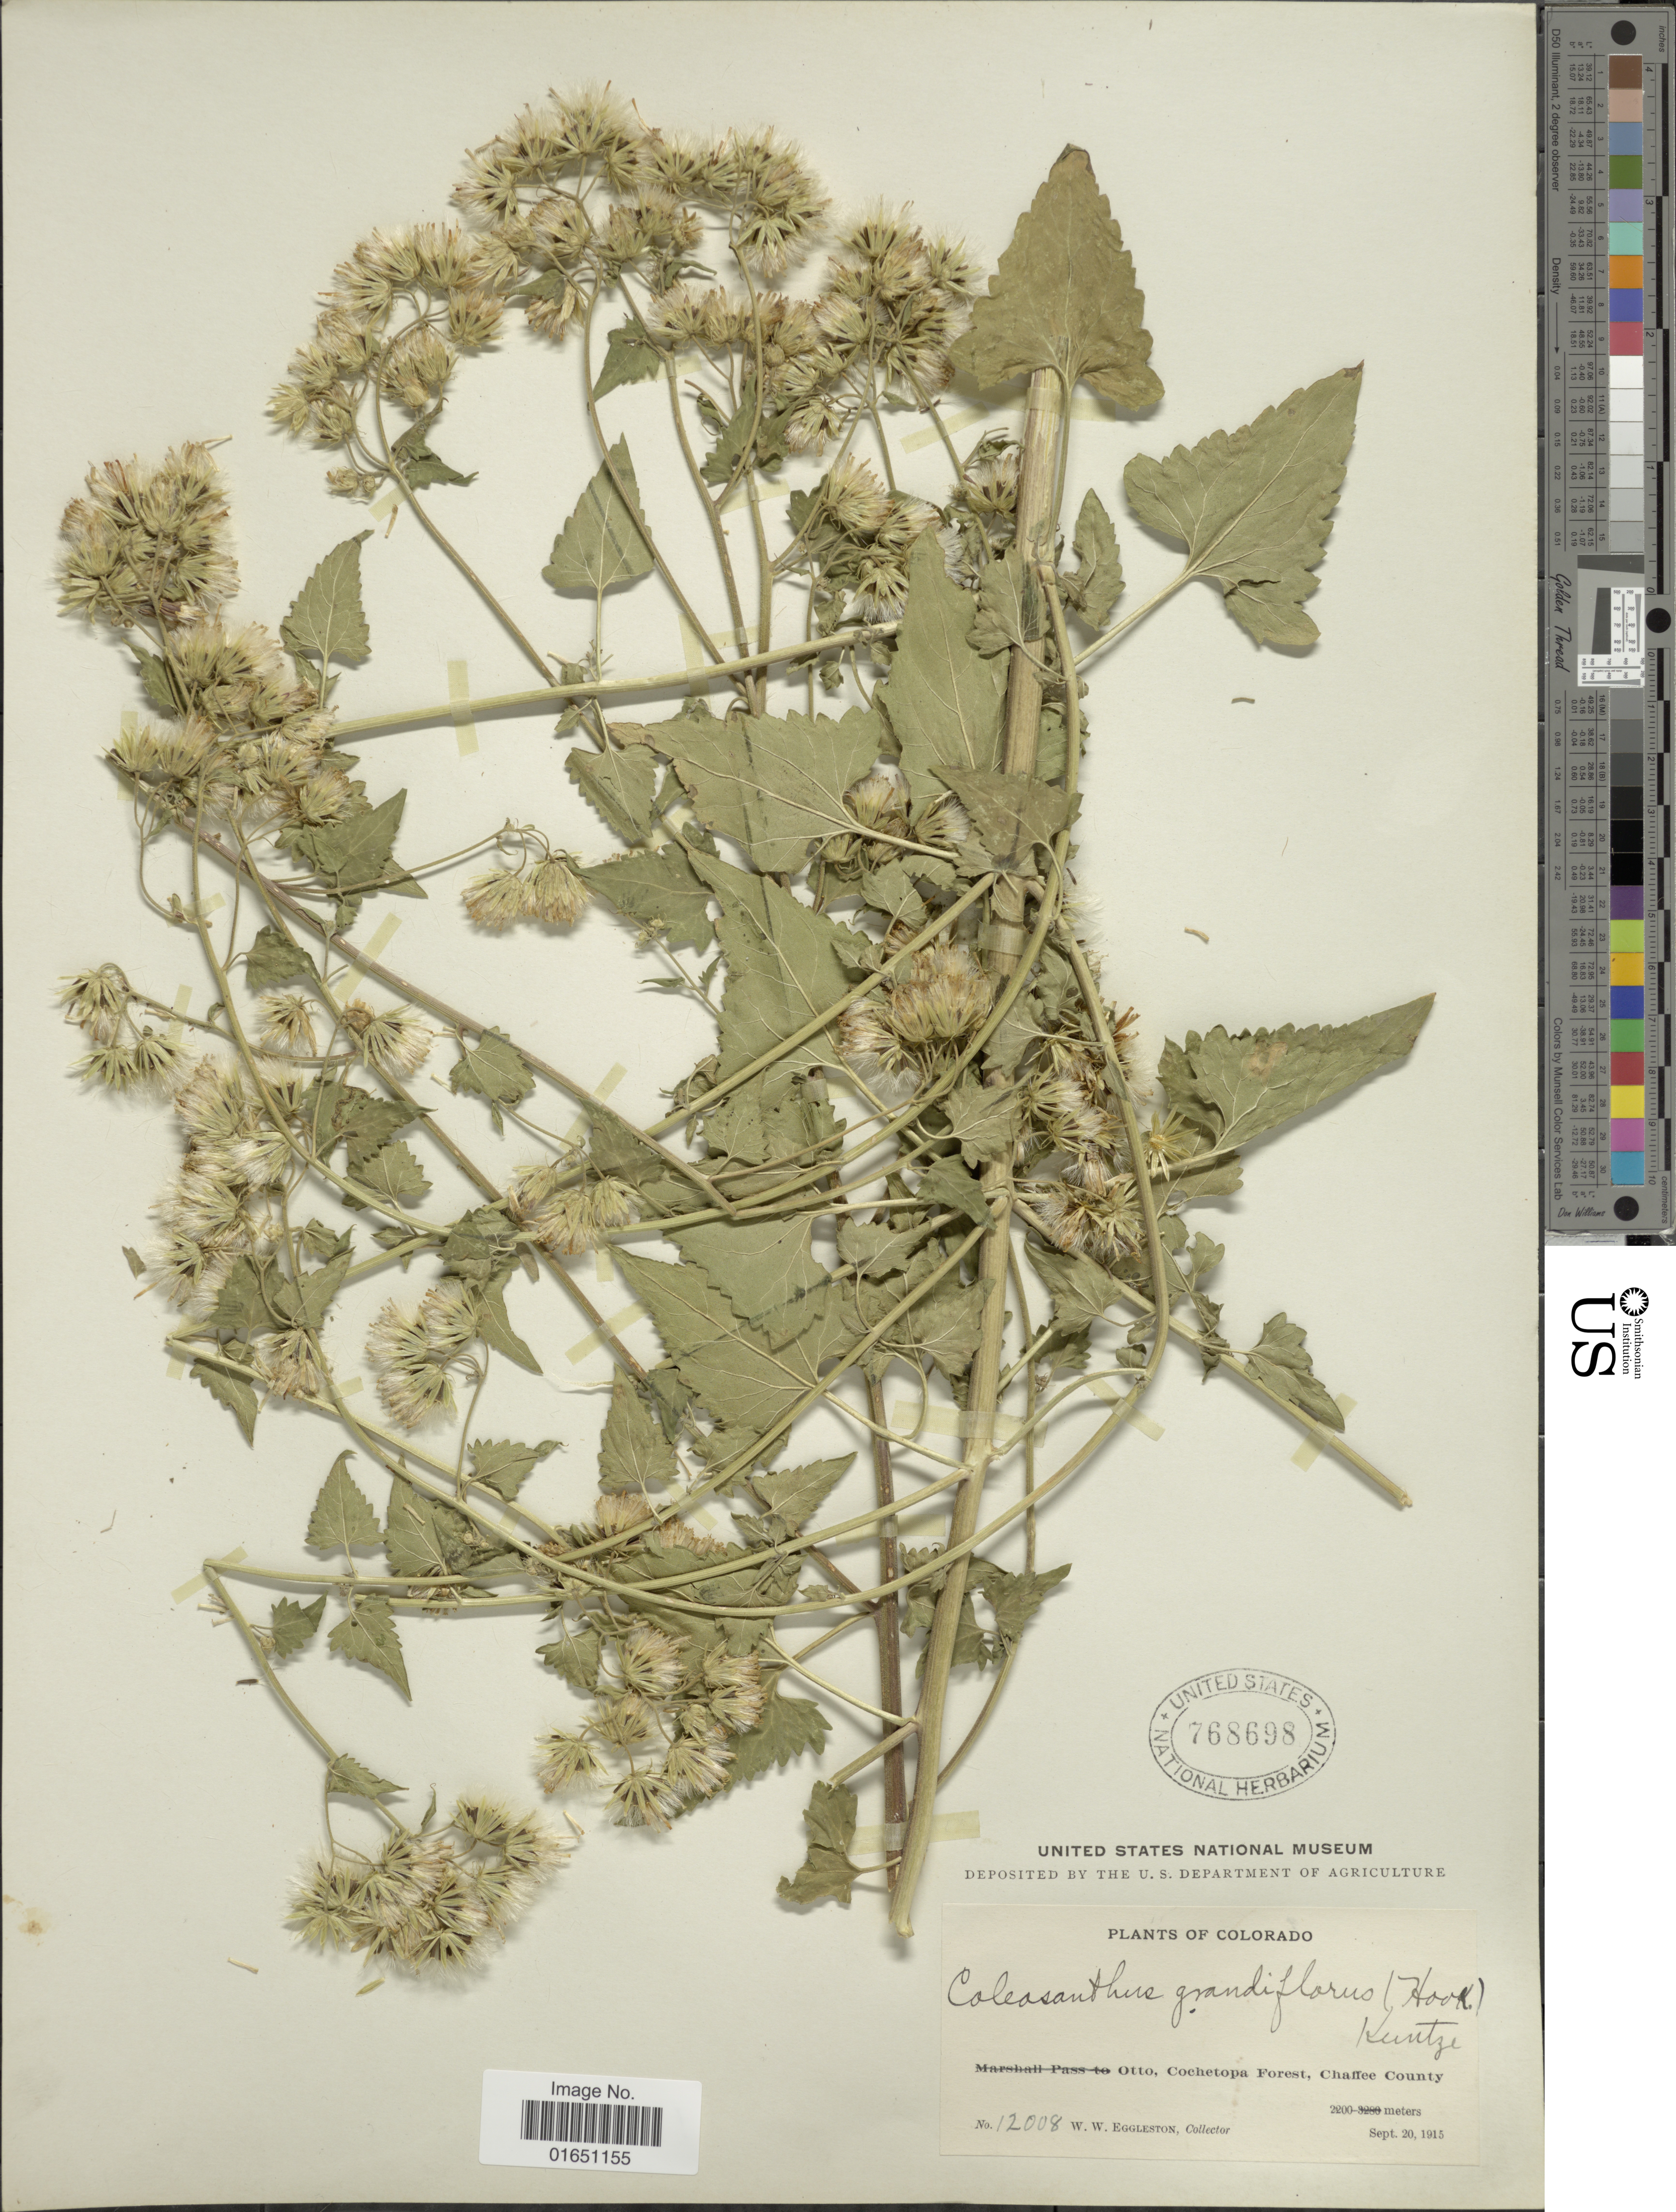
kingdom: Plantae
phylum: Tracheophyta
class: Magnoliopsida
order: Asterales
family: Asteraceae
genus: Brickellia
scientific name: Brickellia grandiflora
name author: (Hook.) Nutt.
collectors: W. W. Eggleston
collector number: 12008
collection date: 1915-09-20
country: United States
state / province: Colorado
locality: Otto, Cochetopa Forest, Chaffee County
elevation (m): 2200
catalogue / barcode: US 768698